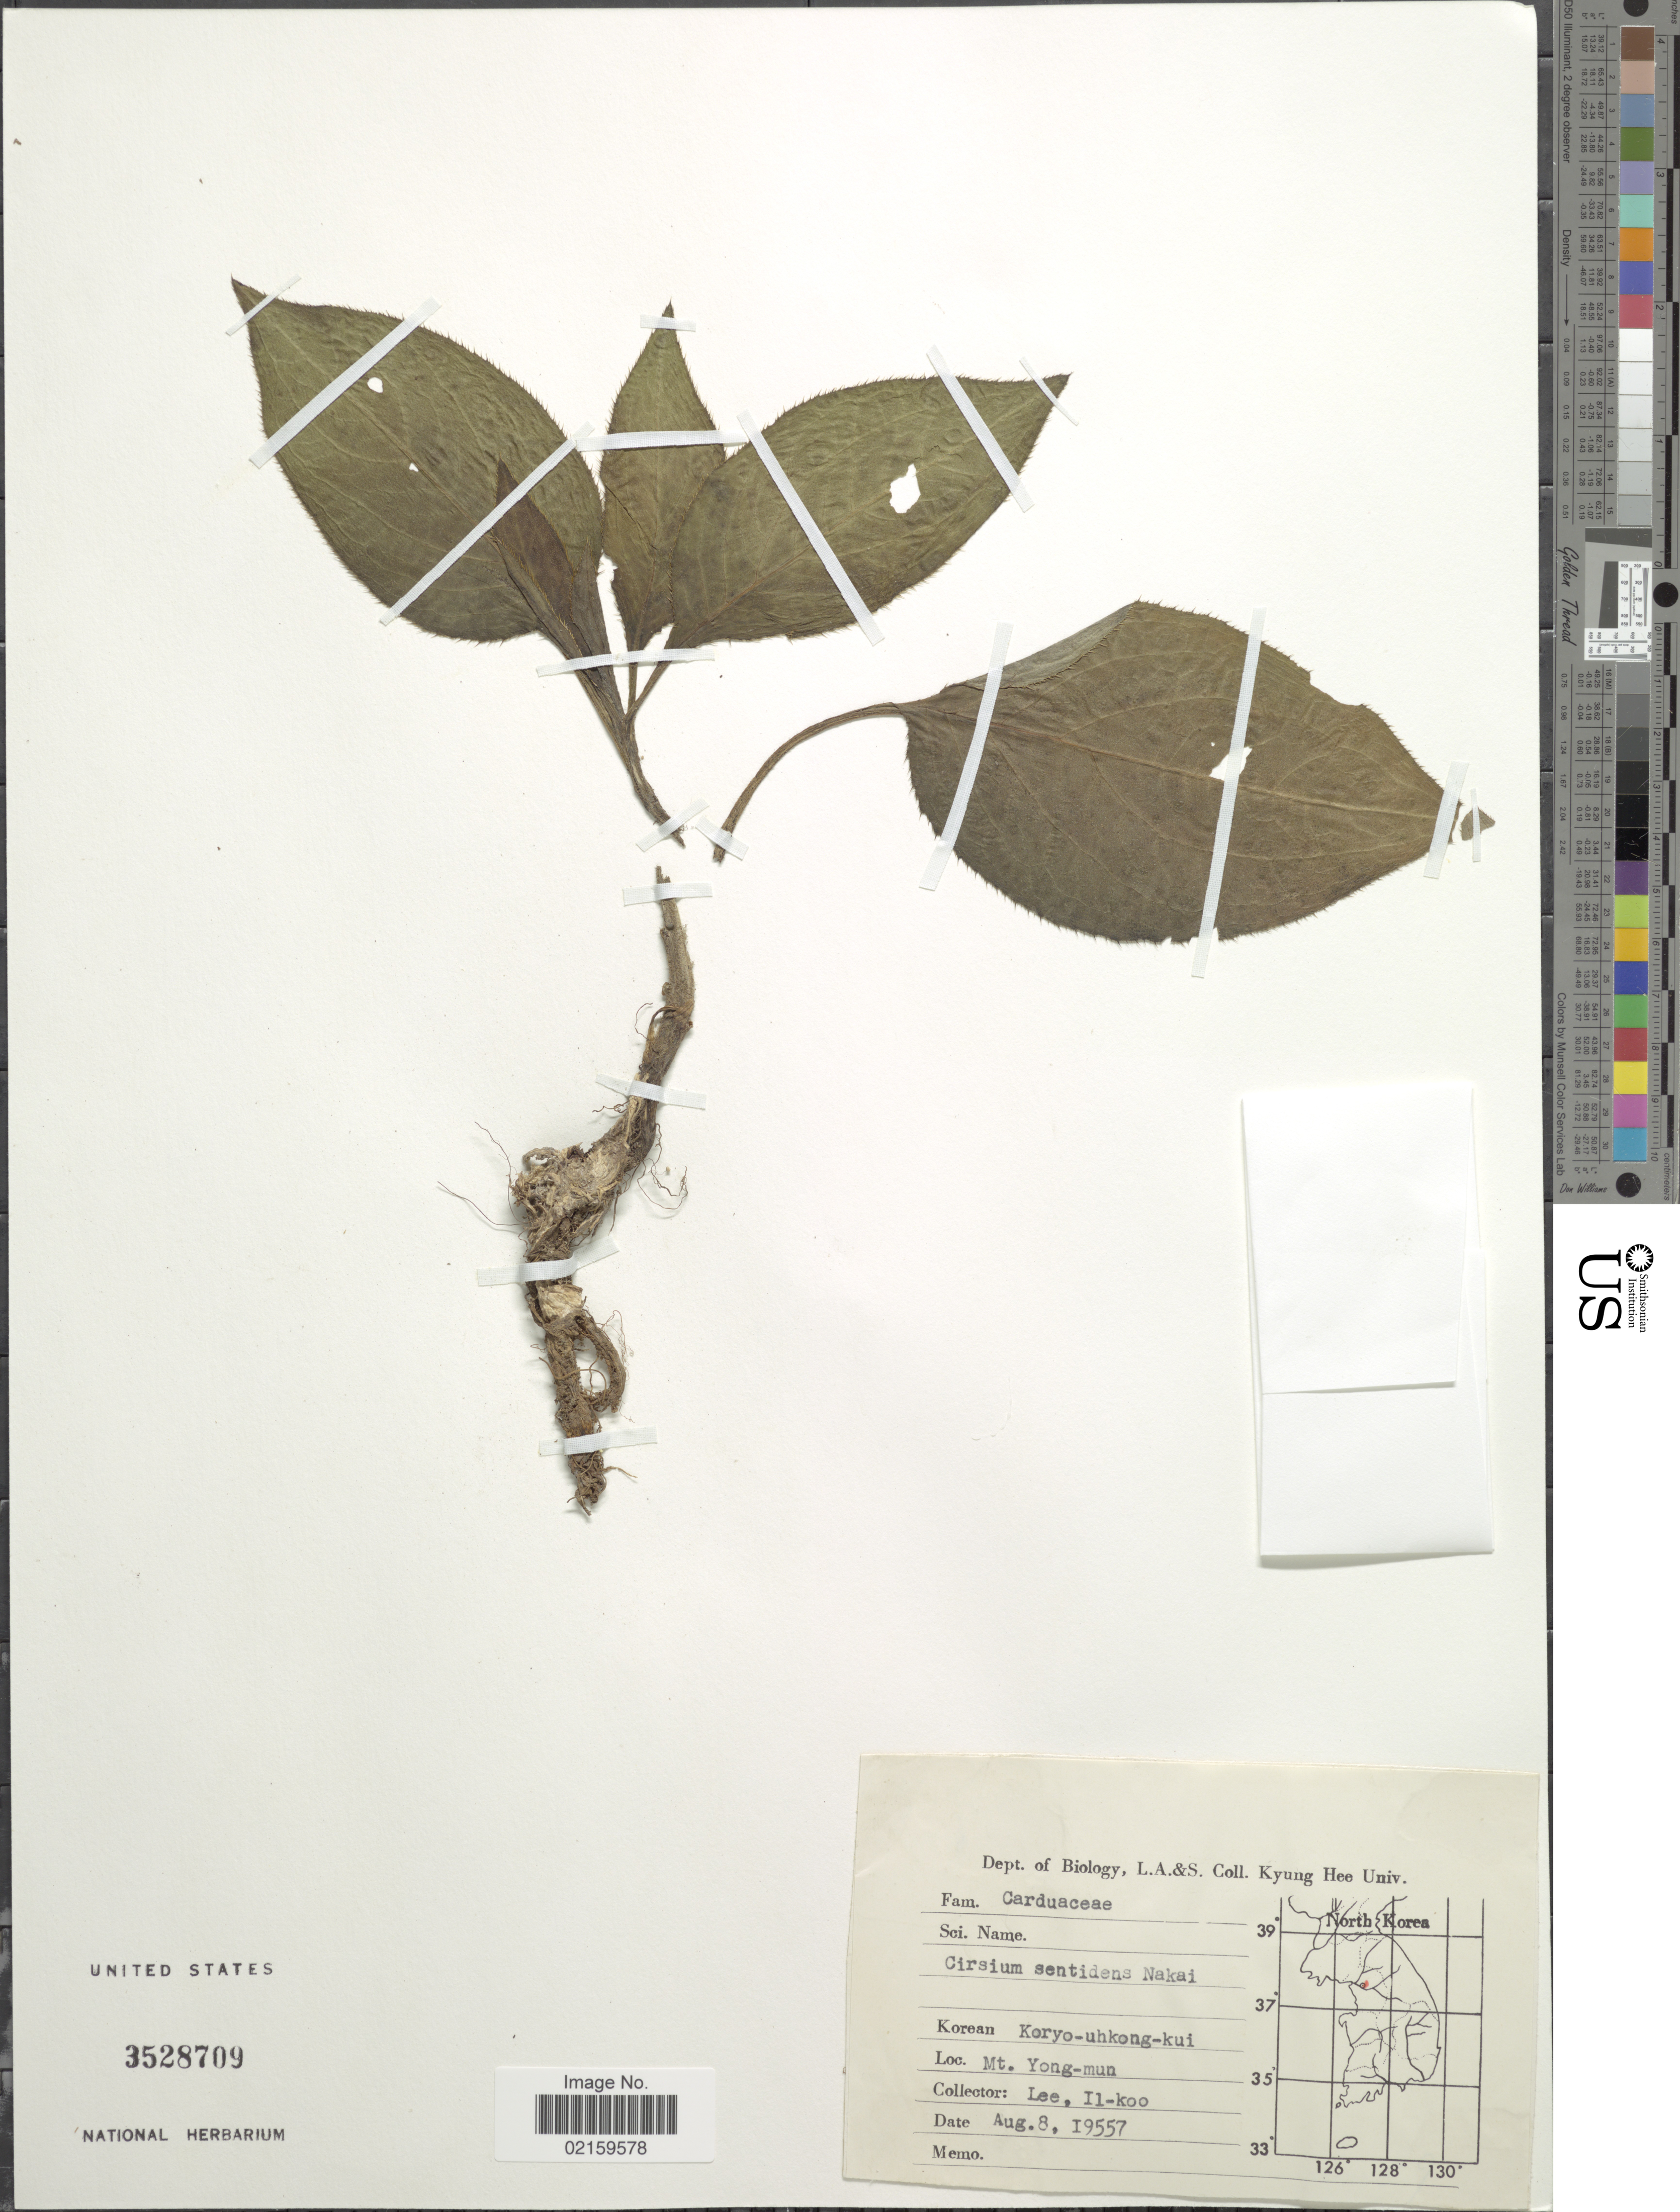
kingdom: Plantae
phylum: Tracheophyta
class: Magnoliopsida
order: Asterales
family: Asteraceae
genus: Cirsium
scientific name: Cirsium sentidens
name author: Nakai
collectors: Il-Ko Lee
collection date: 1957-08-08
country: South Korea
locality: Mt. Yong-mum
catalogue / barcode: US 3528709